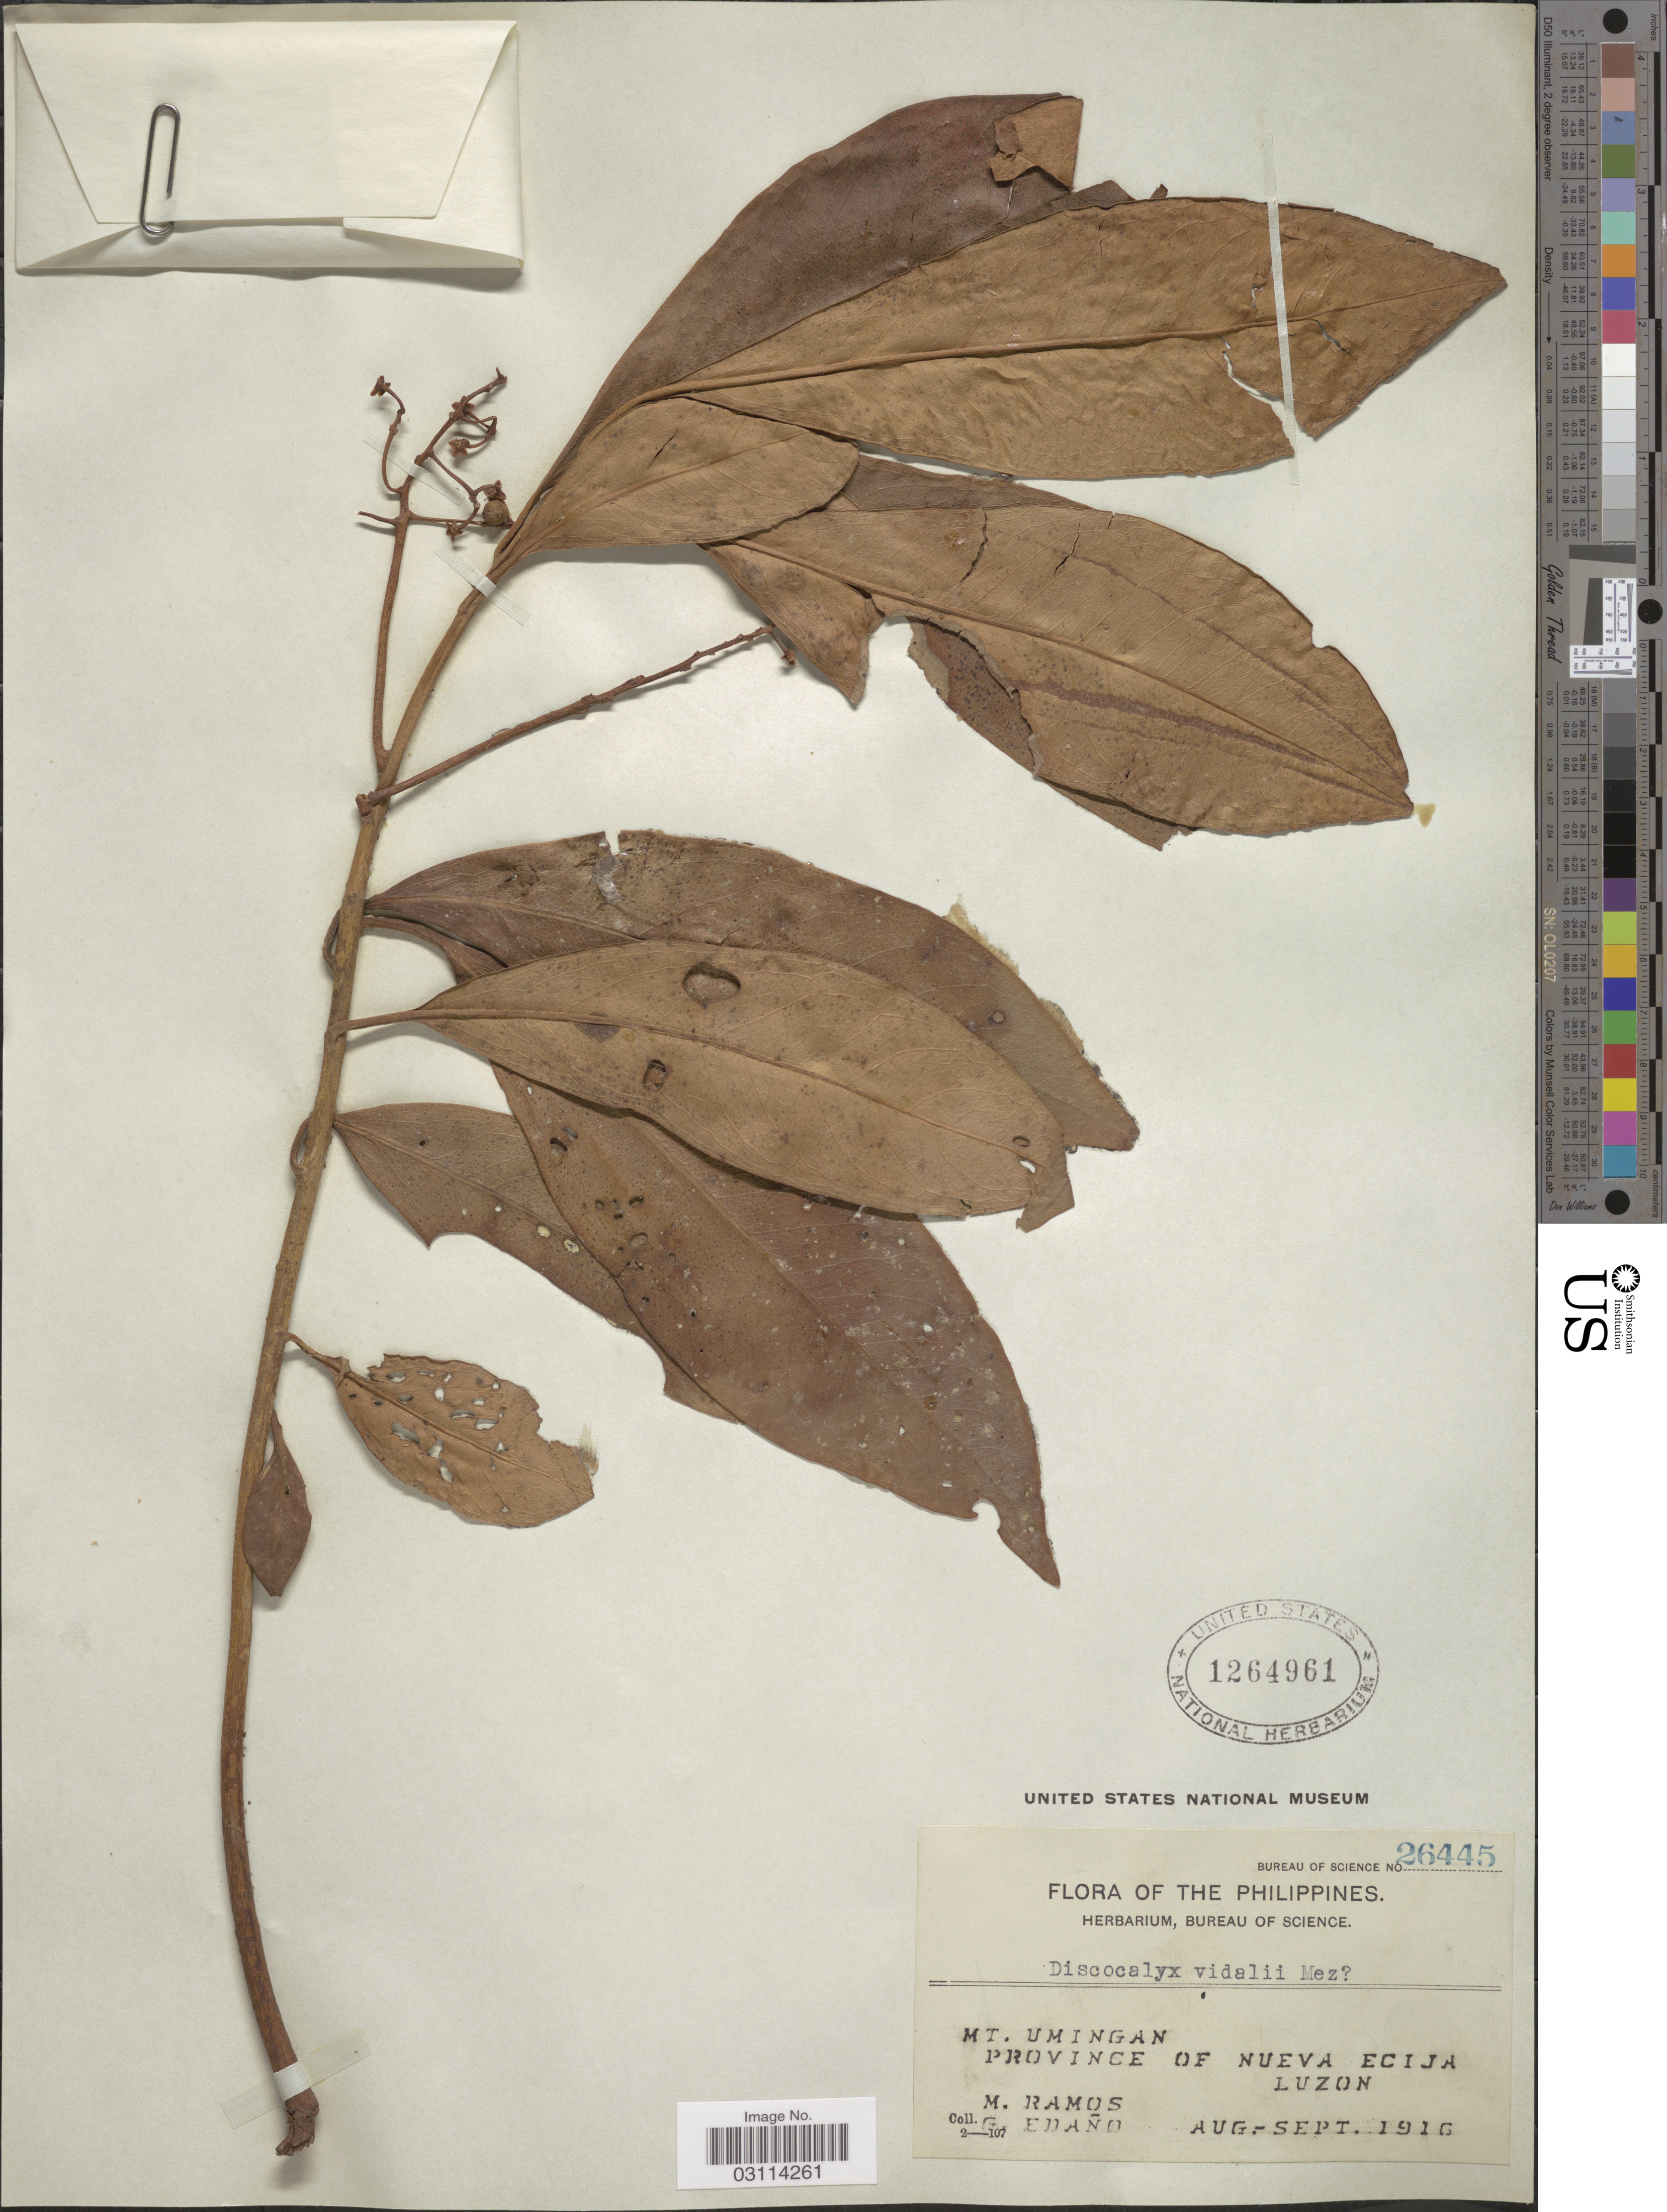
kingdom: Plantae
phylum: Tracheophyta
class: Magnoliopsida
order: Ericales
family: Primulaceae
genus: Discocalyx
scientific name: Discocalyx vidalii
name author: Mez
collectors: M. Ramos & G. Edaño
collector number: Bureau of Science 26445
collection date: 1916-08/1916-09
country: Philippines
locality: Mt. Umingan, Province of Nueva Ecija, Luzon.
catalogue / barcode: US 1264961